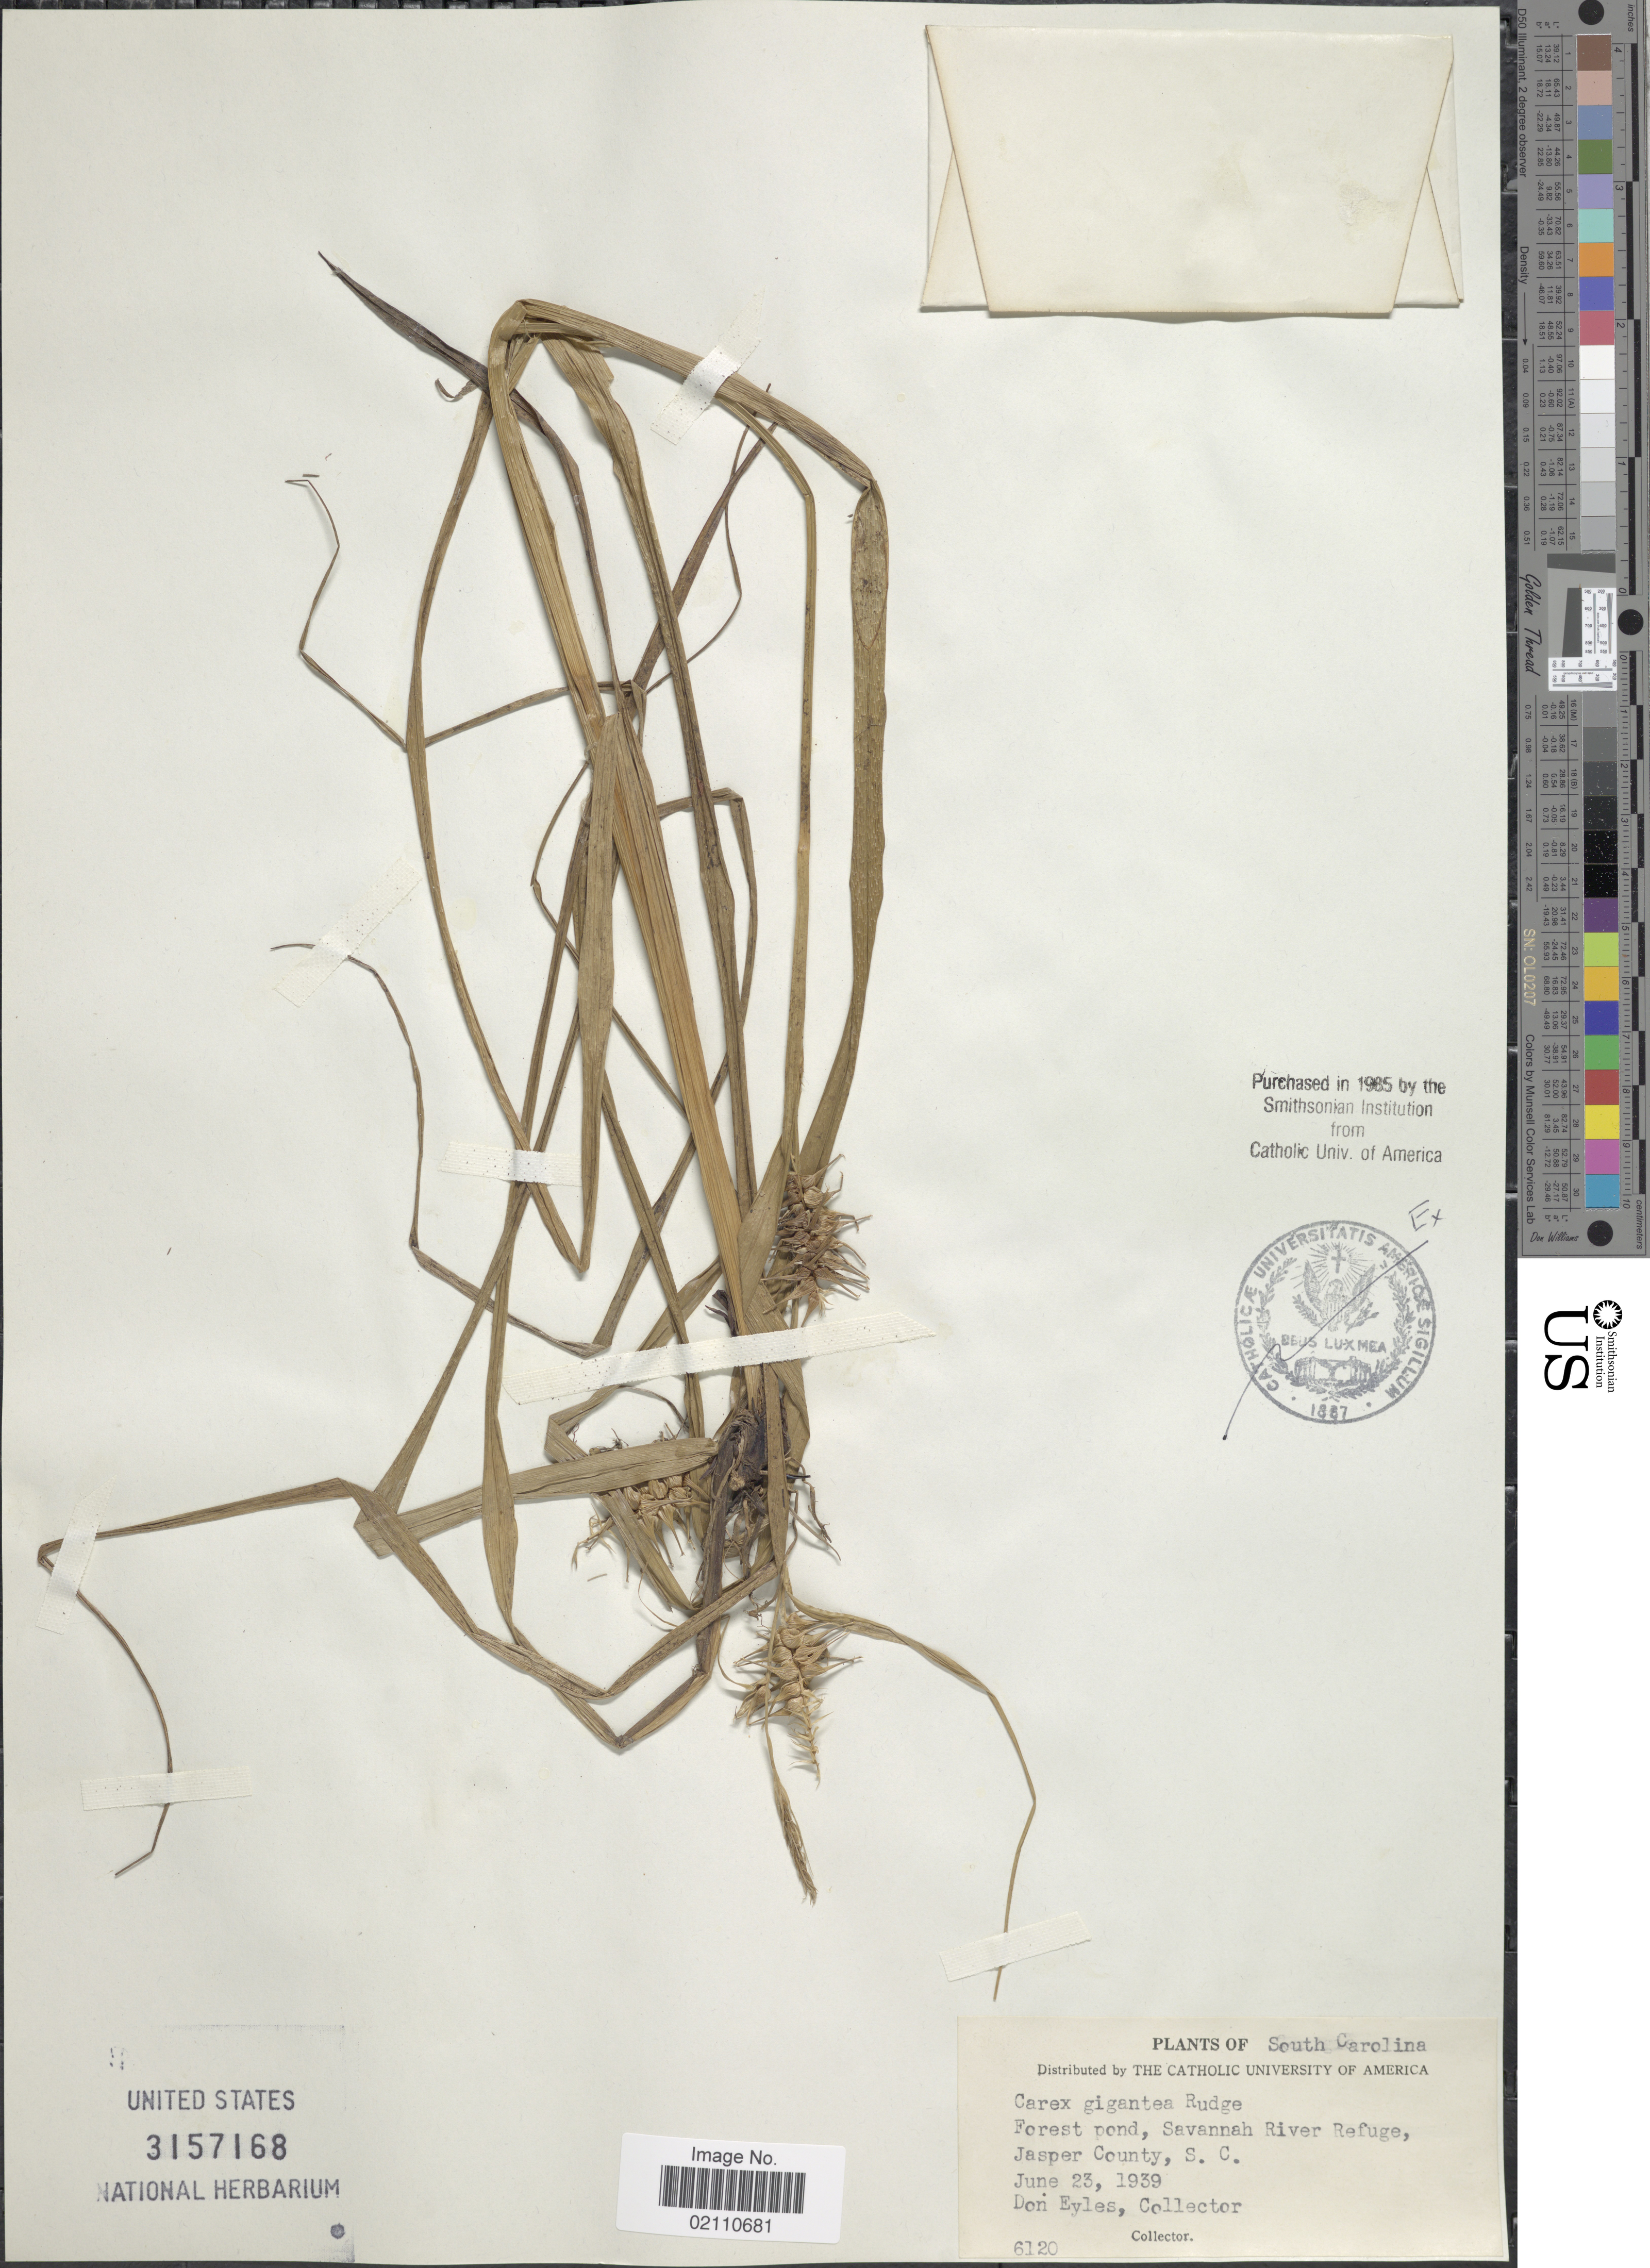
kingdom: Plantae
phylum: Tracheophyta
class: Liliopsida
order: Poales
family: Cyperaceae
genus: Carex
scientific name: Carex gigantea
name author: Rudge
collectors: D. Eyles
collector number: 6120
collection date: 1939-06-23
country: United States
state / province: South Carolina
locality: Forest pond, Savannah River Refuge, Jasper County, S.C.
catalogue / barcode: US 3157168